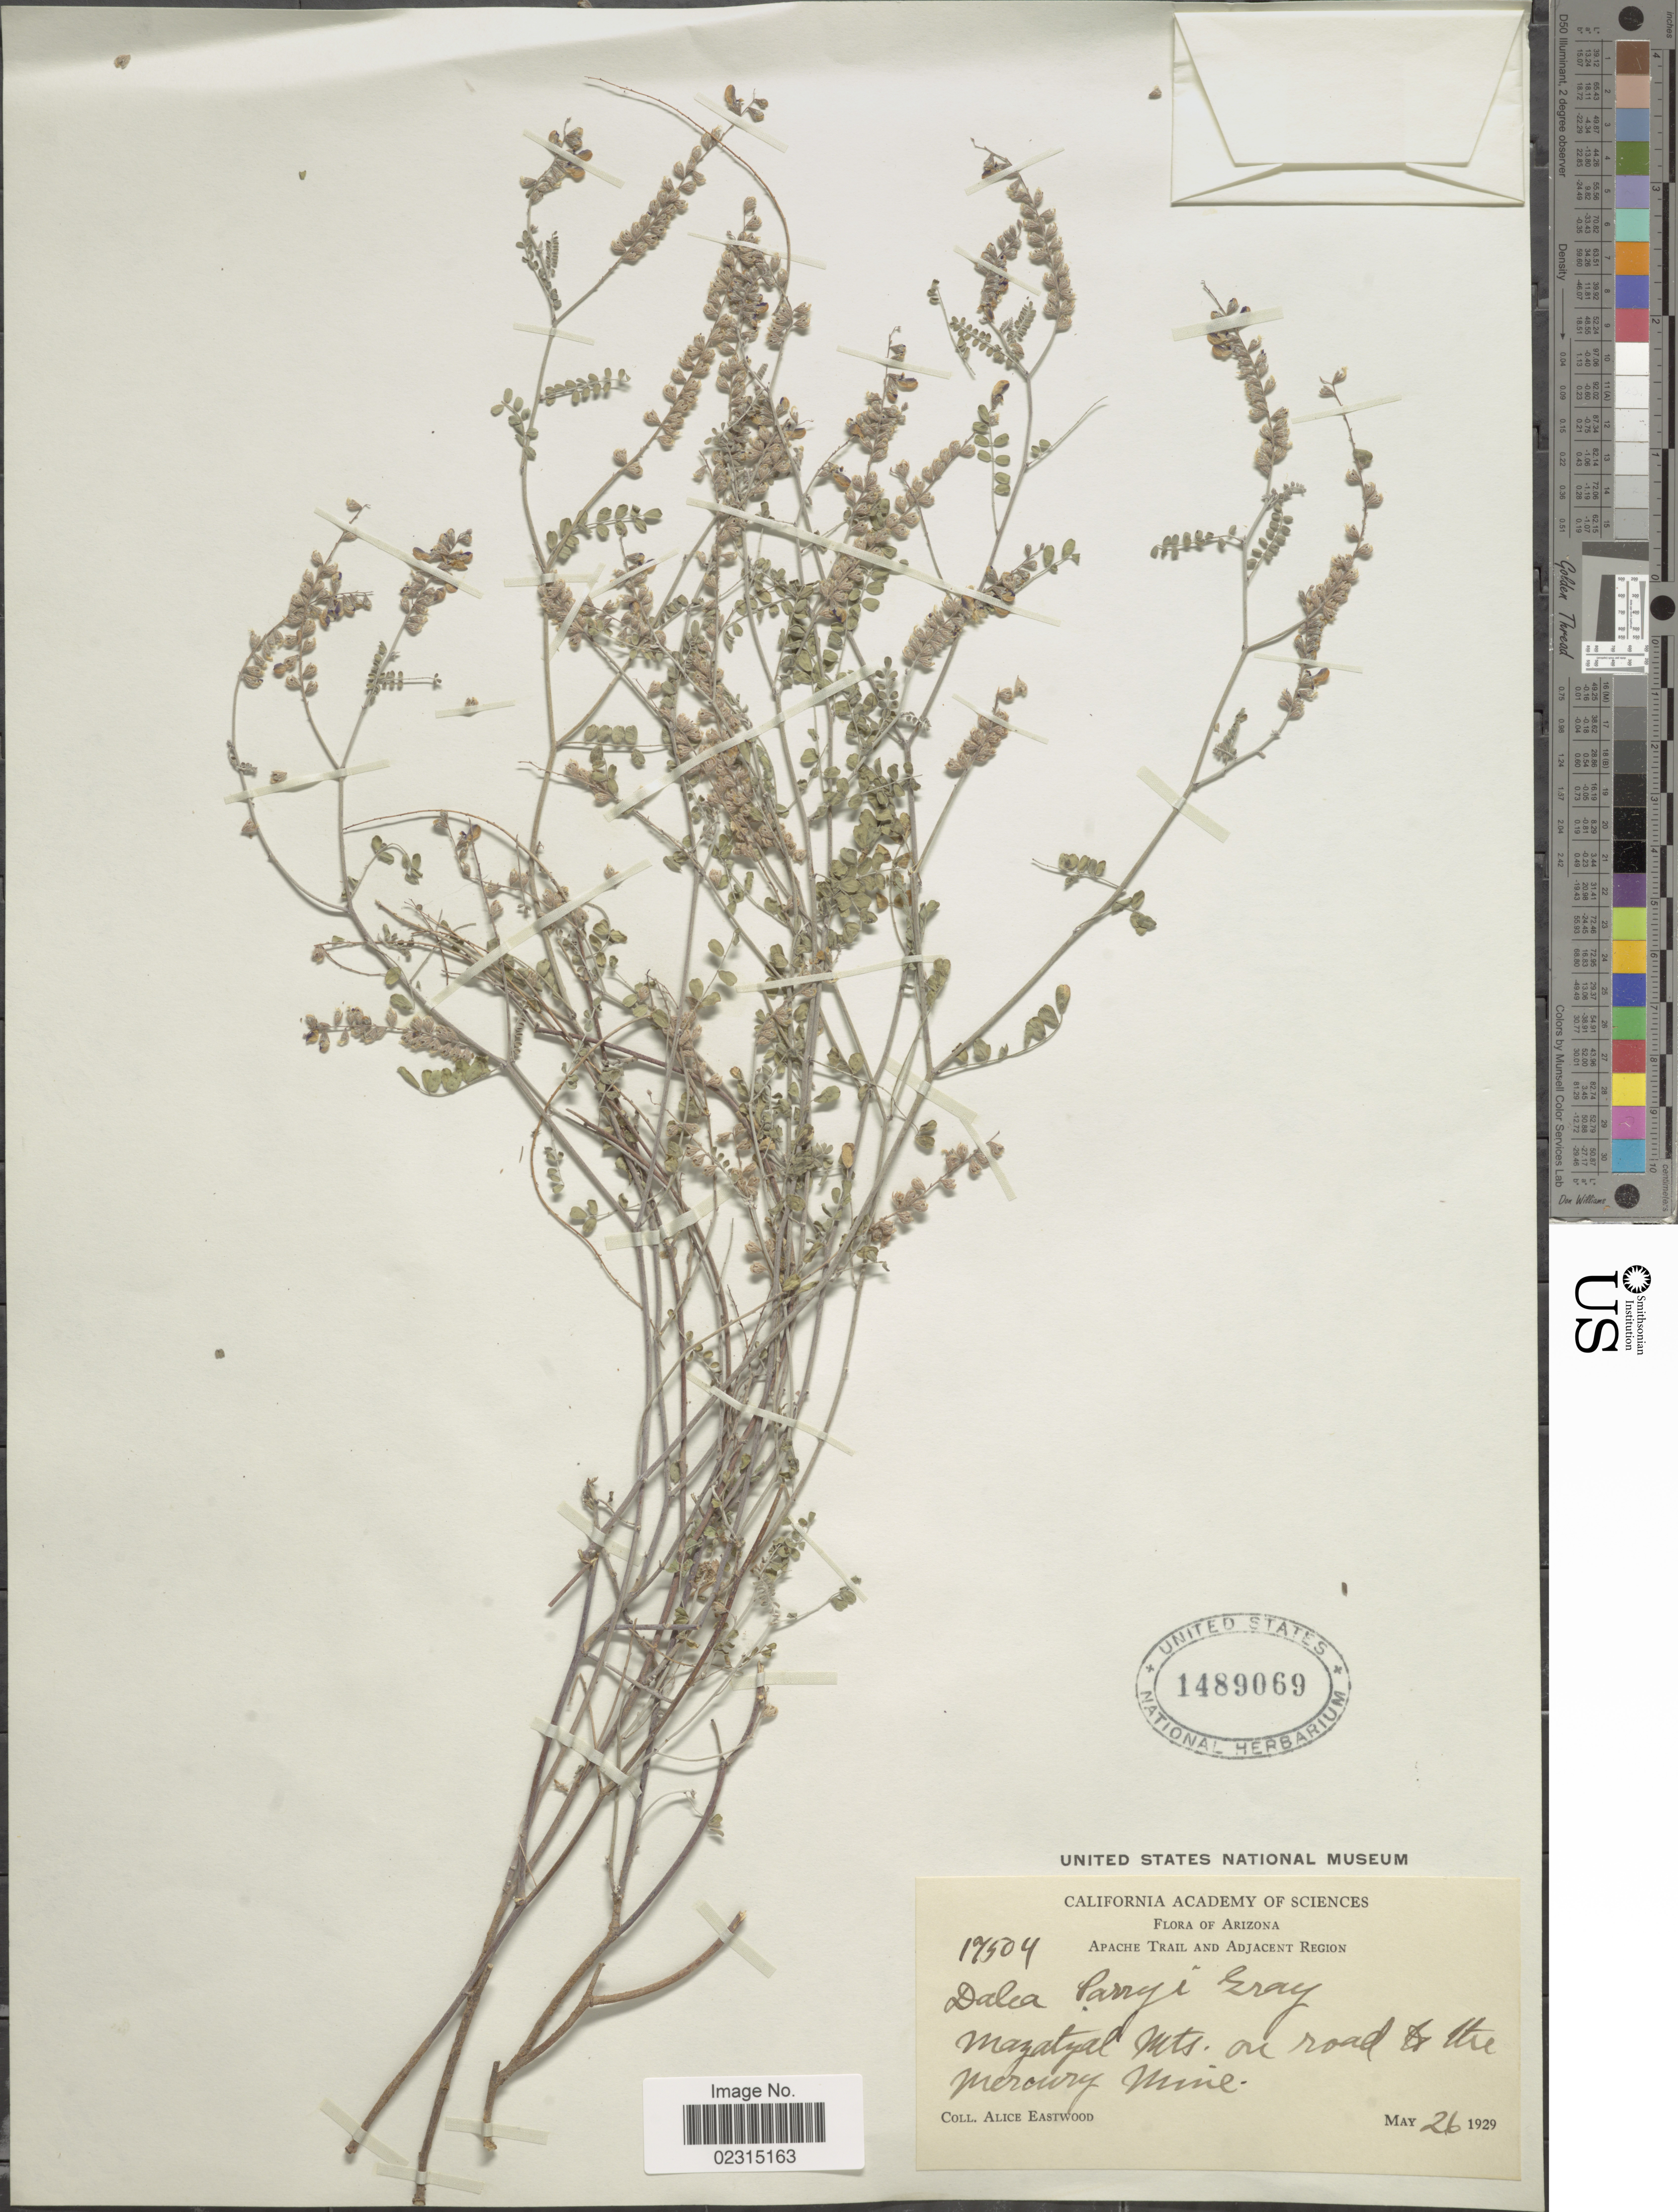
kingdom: Plantae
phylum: Tracheophyta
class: Magnoliopsida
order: Fabales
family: Fabaceae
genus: Marina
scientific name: Marina parryi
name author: (Torr. & A. Gray) Barneby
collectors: A. Eastwood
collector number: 17504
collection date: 1929-05-26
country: United States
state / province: Arizona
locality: Apache Trail and Adjacent Region, Mazatyal Mts, on road to the Mercury Mine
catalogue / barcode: US 1489069